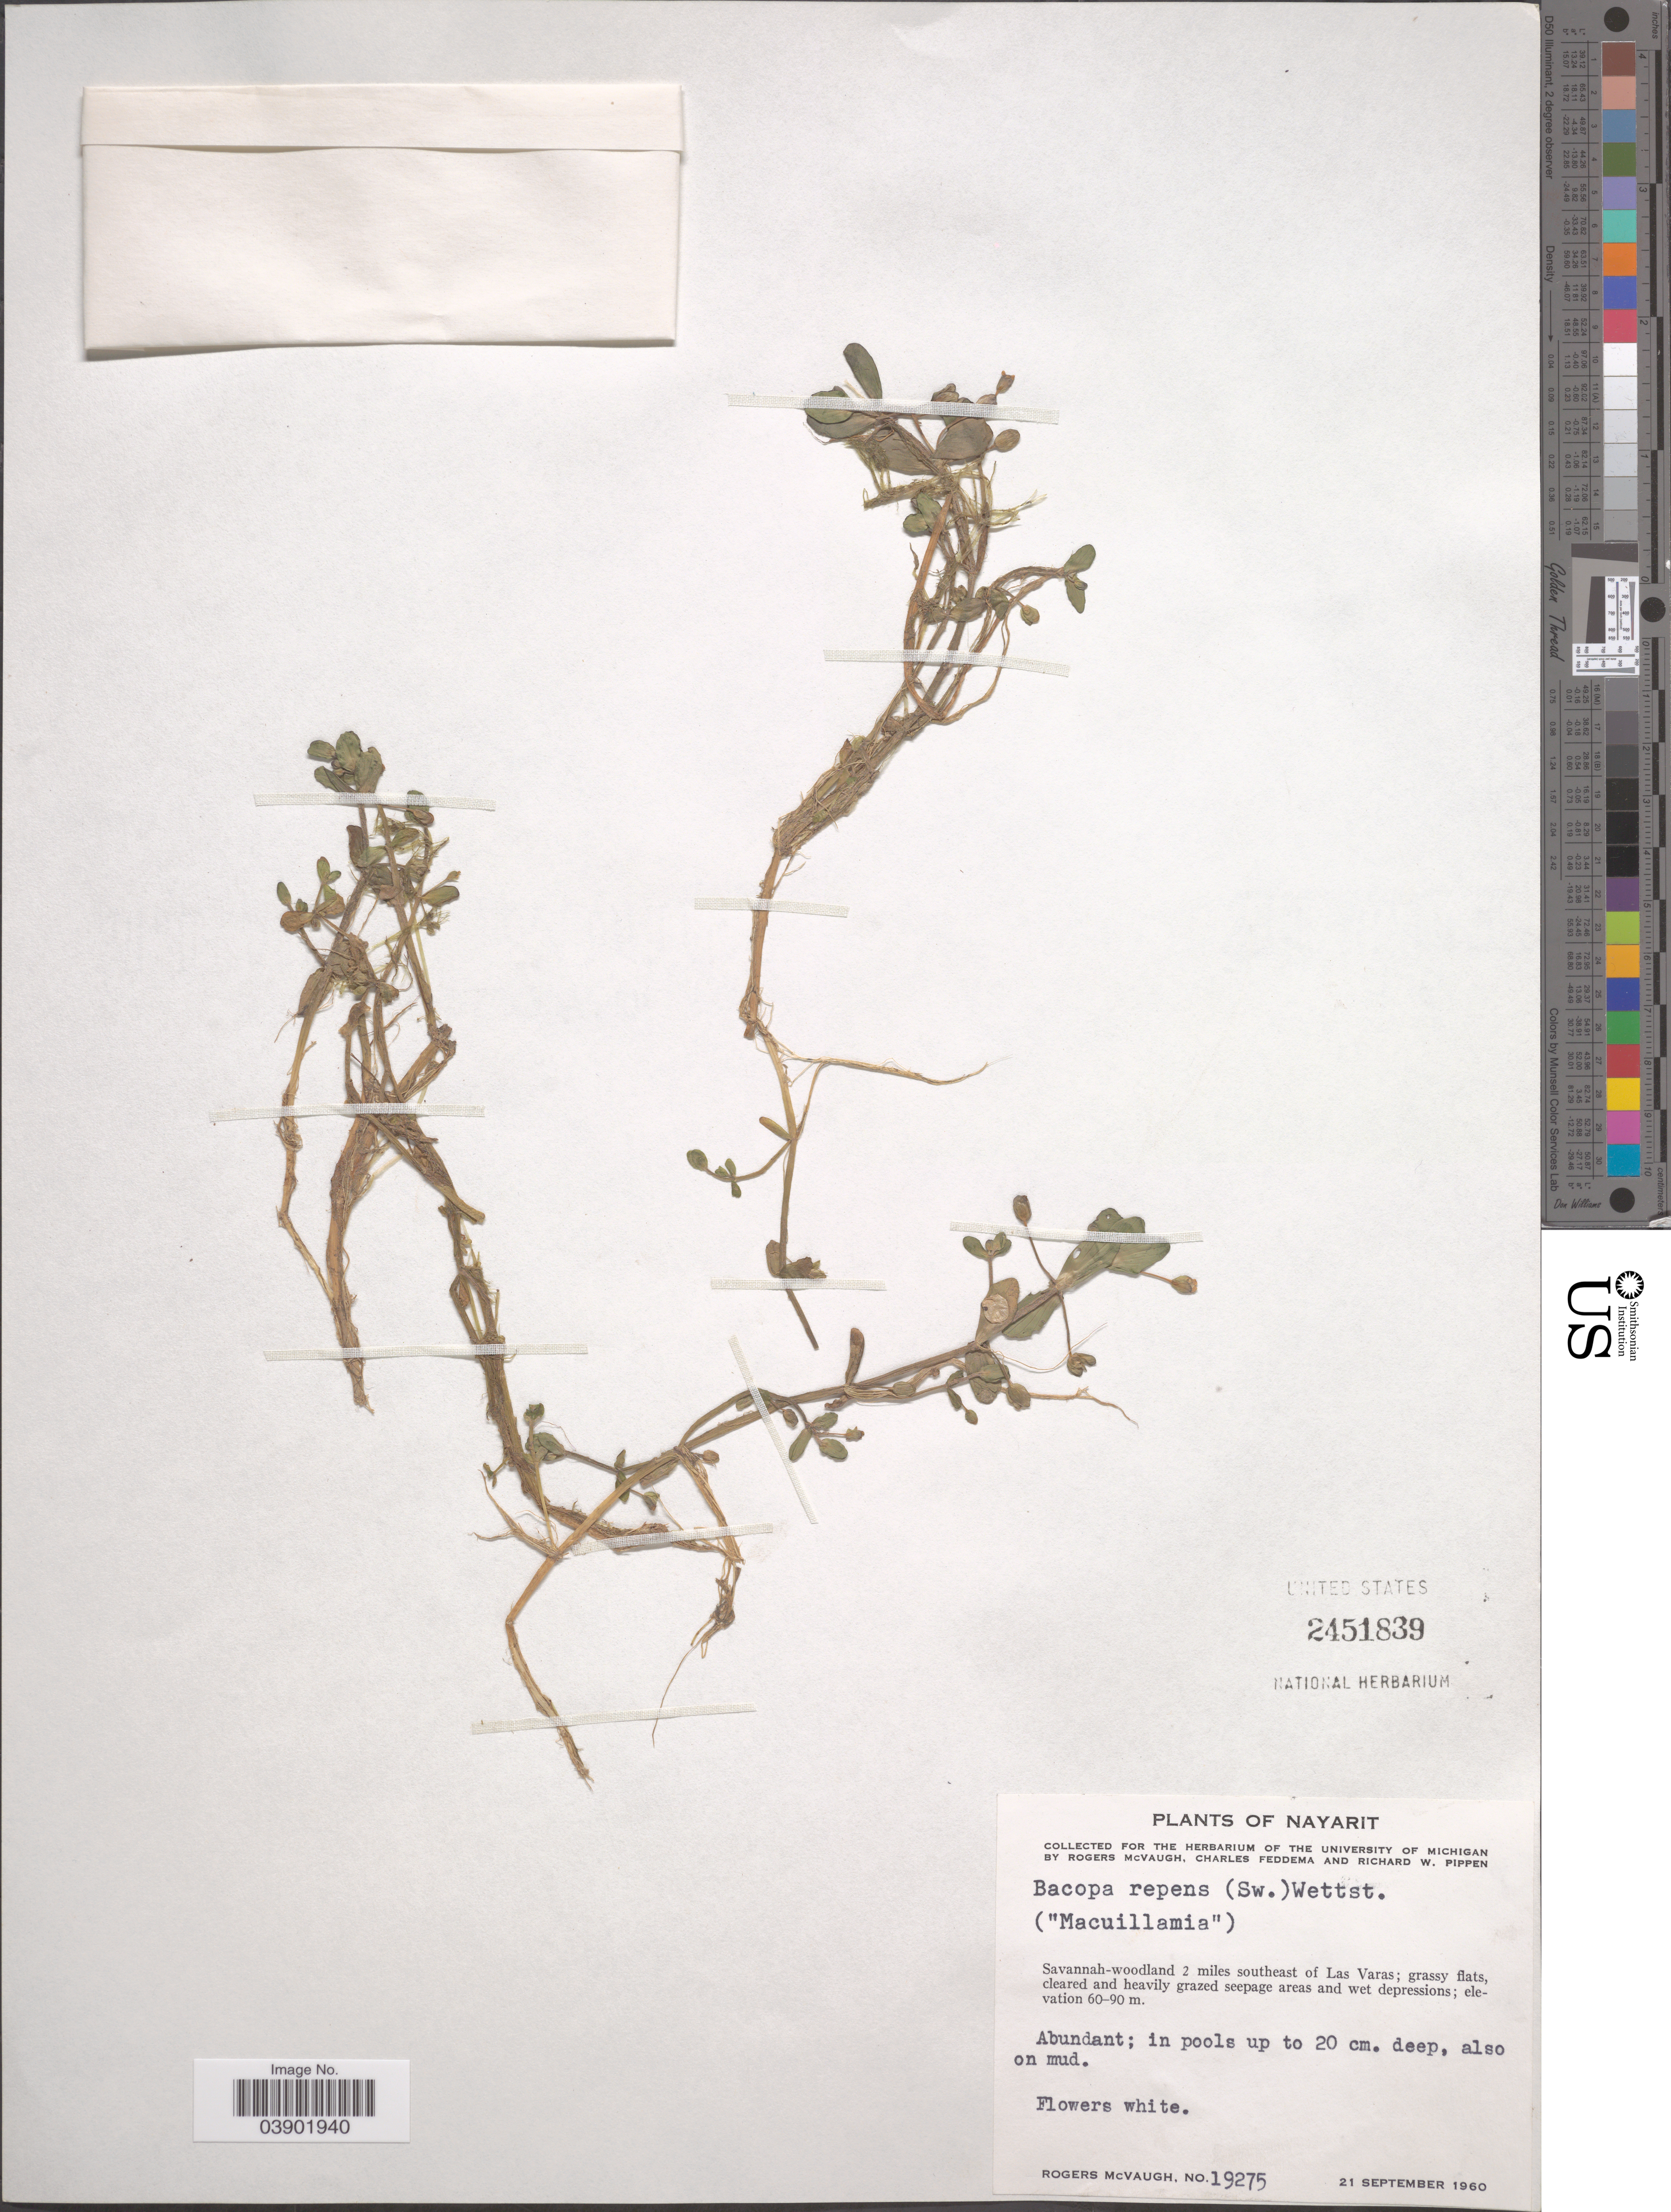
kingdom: Plantae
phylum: Tracheophyta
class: Magnoliopsida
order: Lamiales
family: Plantaginaceae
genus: Bacopa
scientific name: Bacopa repens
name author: (Sw.) Wettst.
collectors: R. McVaugh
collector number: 19275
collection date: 1960-09-21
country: Mexico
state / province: Nayarit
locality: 2 miles southeast of Las Vargas.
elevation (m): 60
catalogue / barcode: US 2451839